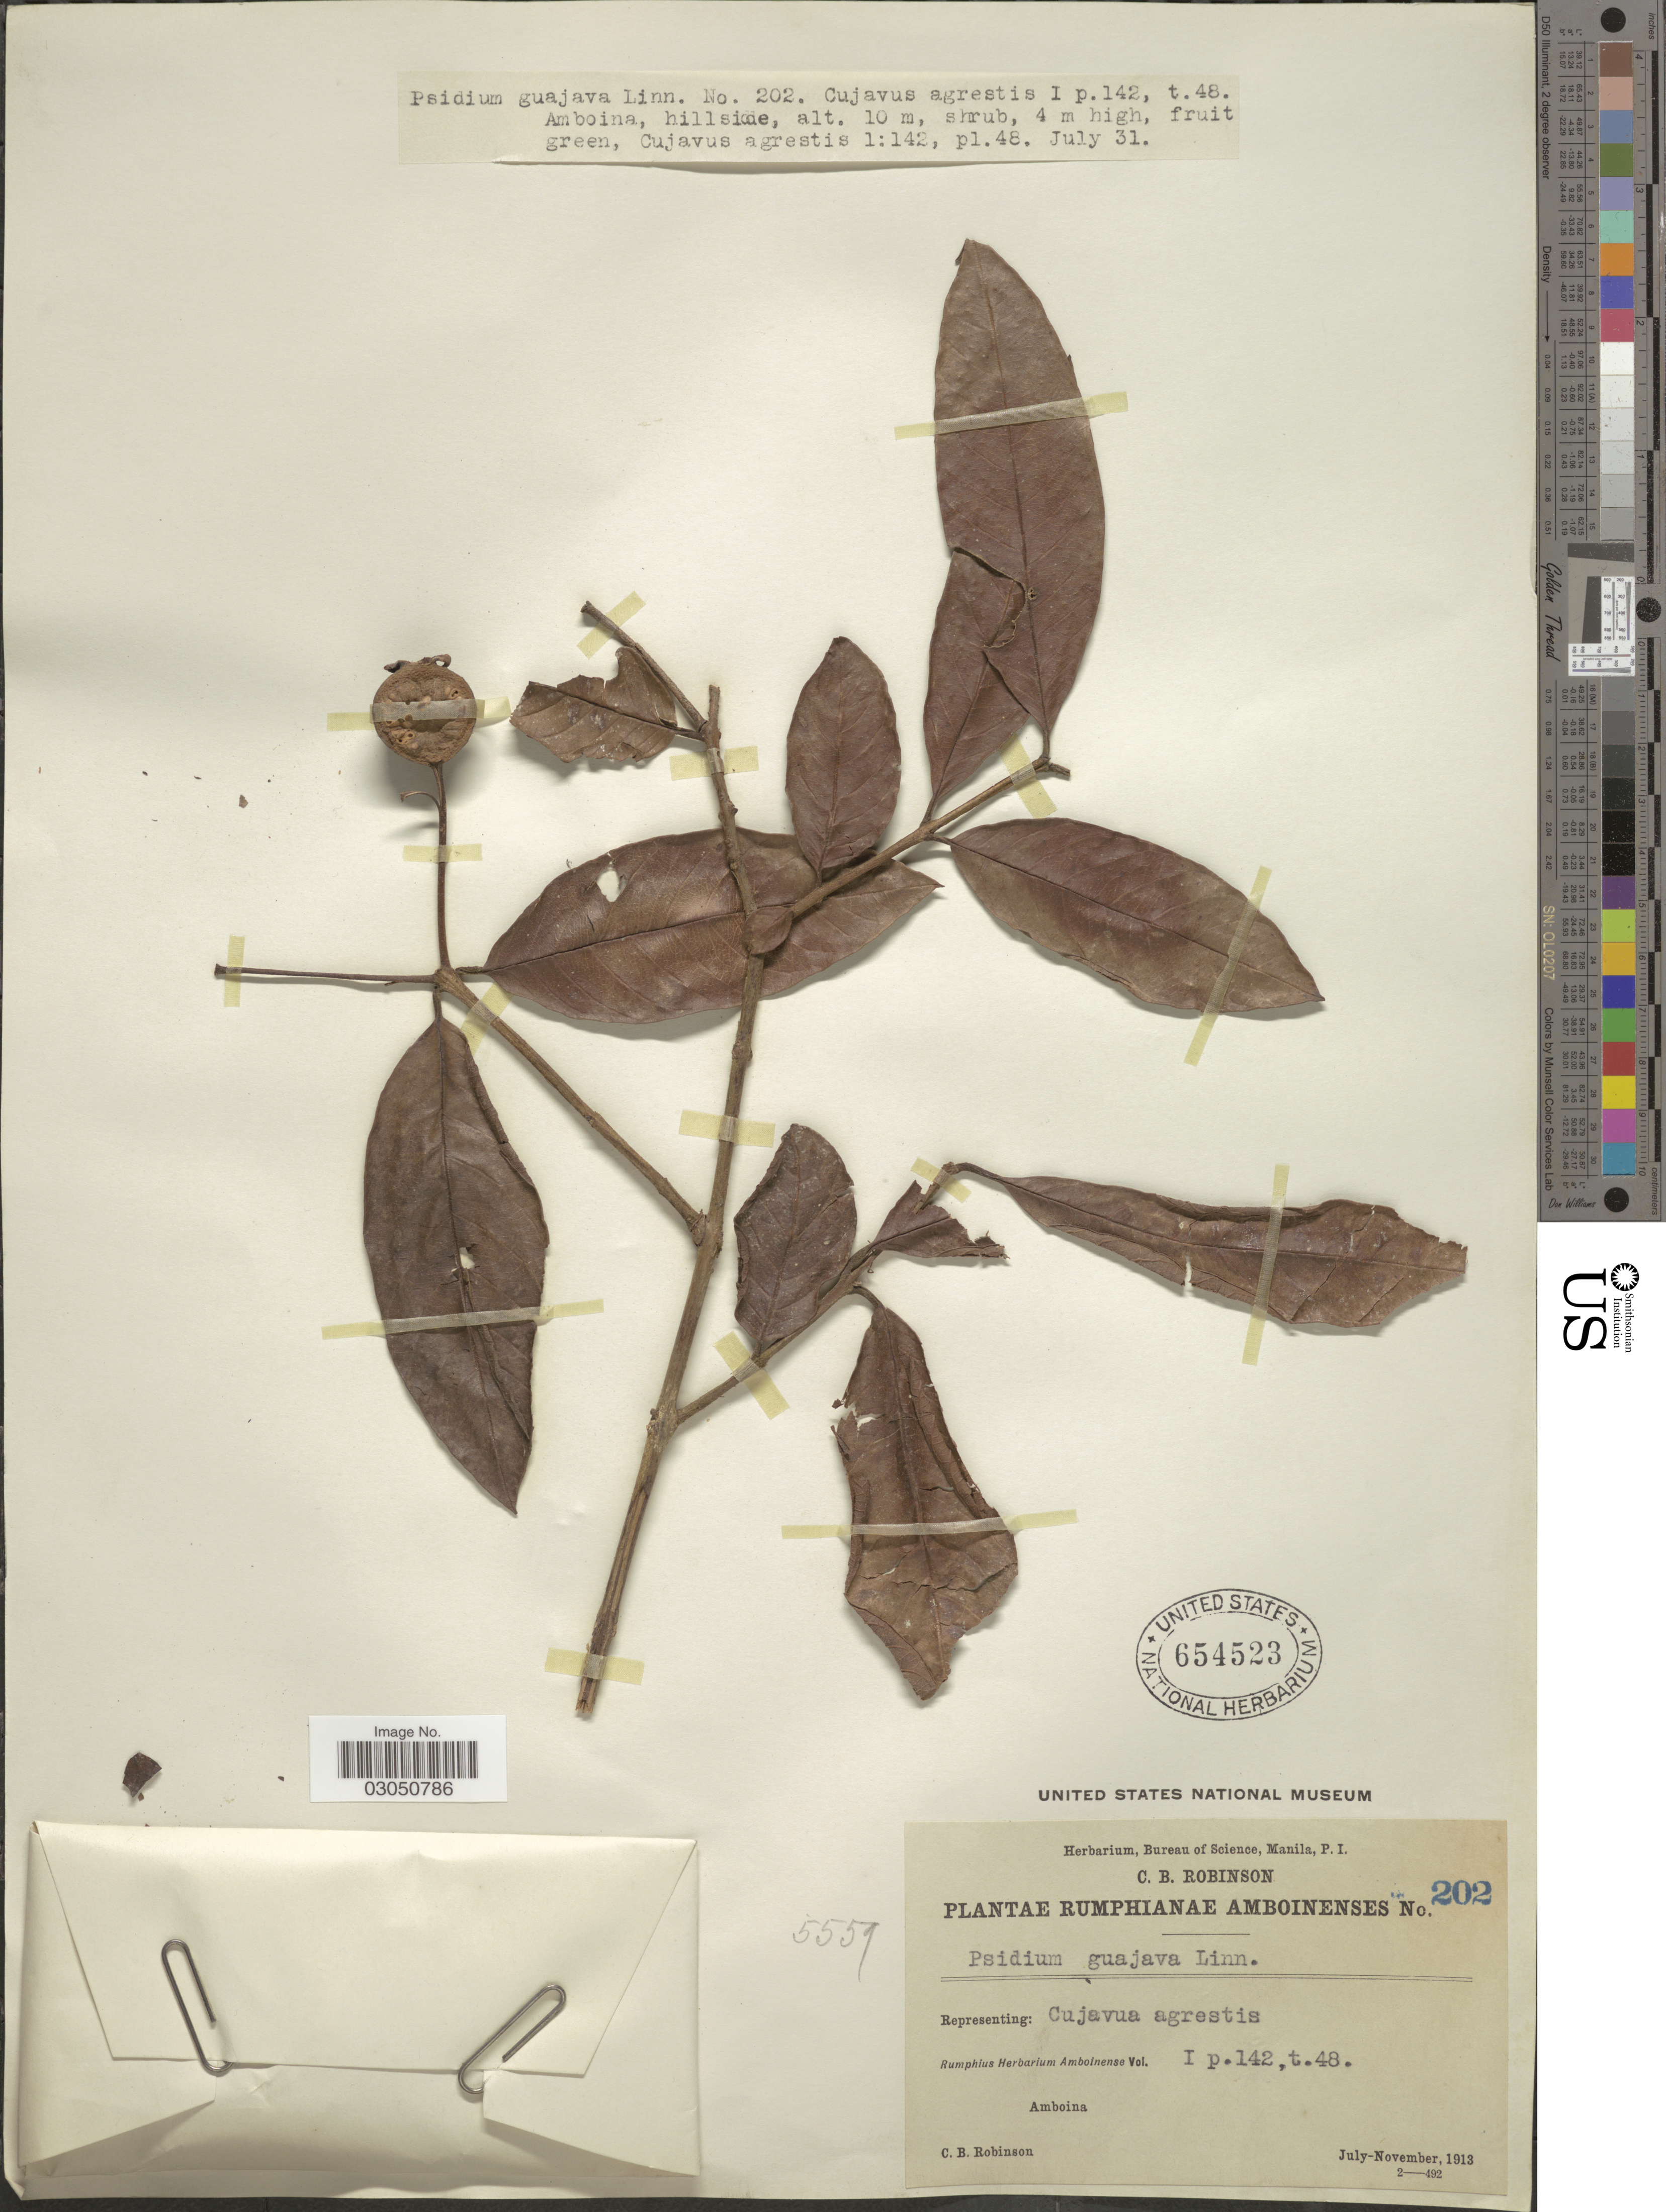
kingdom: Plantae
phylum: Tracheophyta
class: Magnoliopsida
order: Myrtales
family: Myrtaceae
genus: Psidium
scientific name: Psidium guajava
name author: L.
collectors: C. Robinson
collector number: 202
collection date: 1913-07-31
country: Indonesia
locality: Amboina.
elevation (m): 10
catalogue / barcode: US 654523